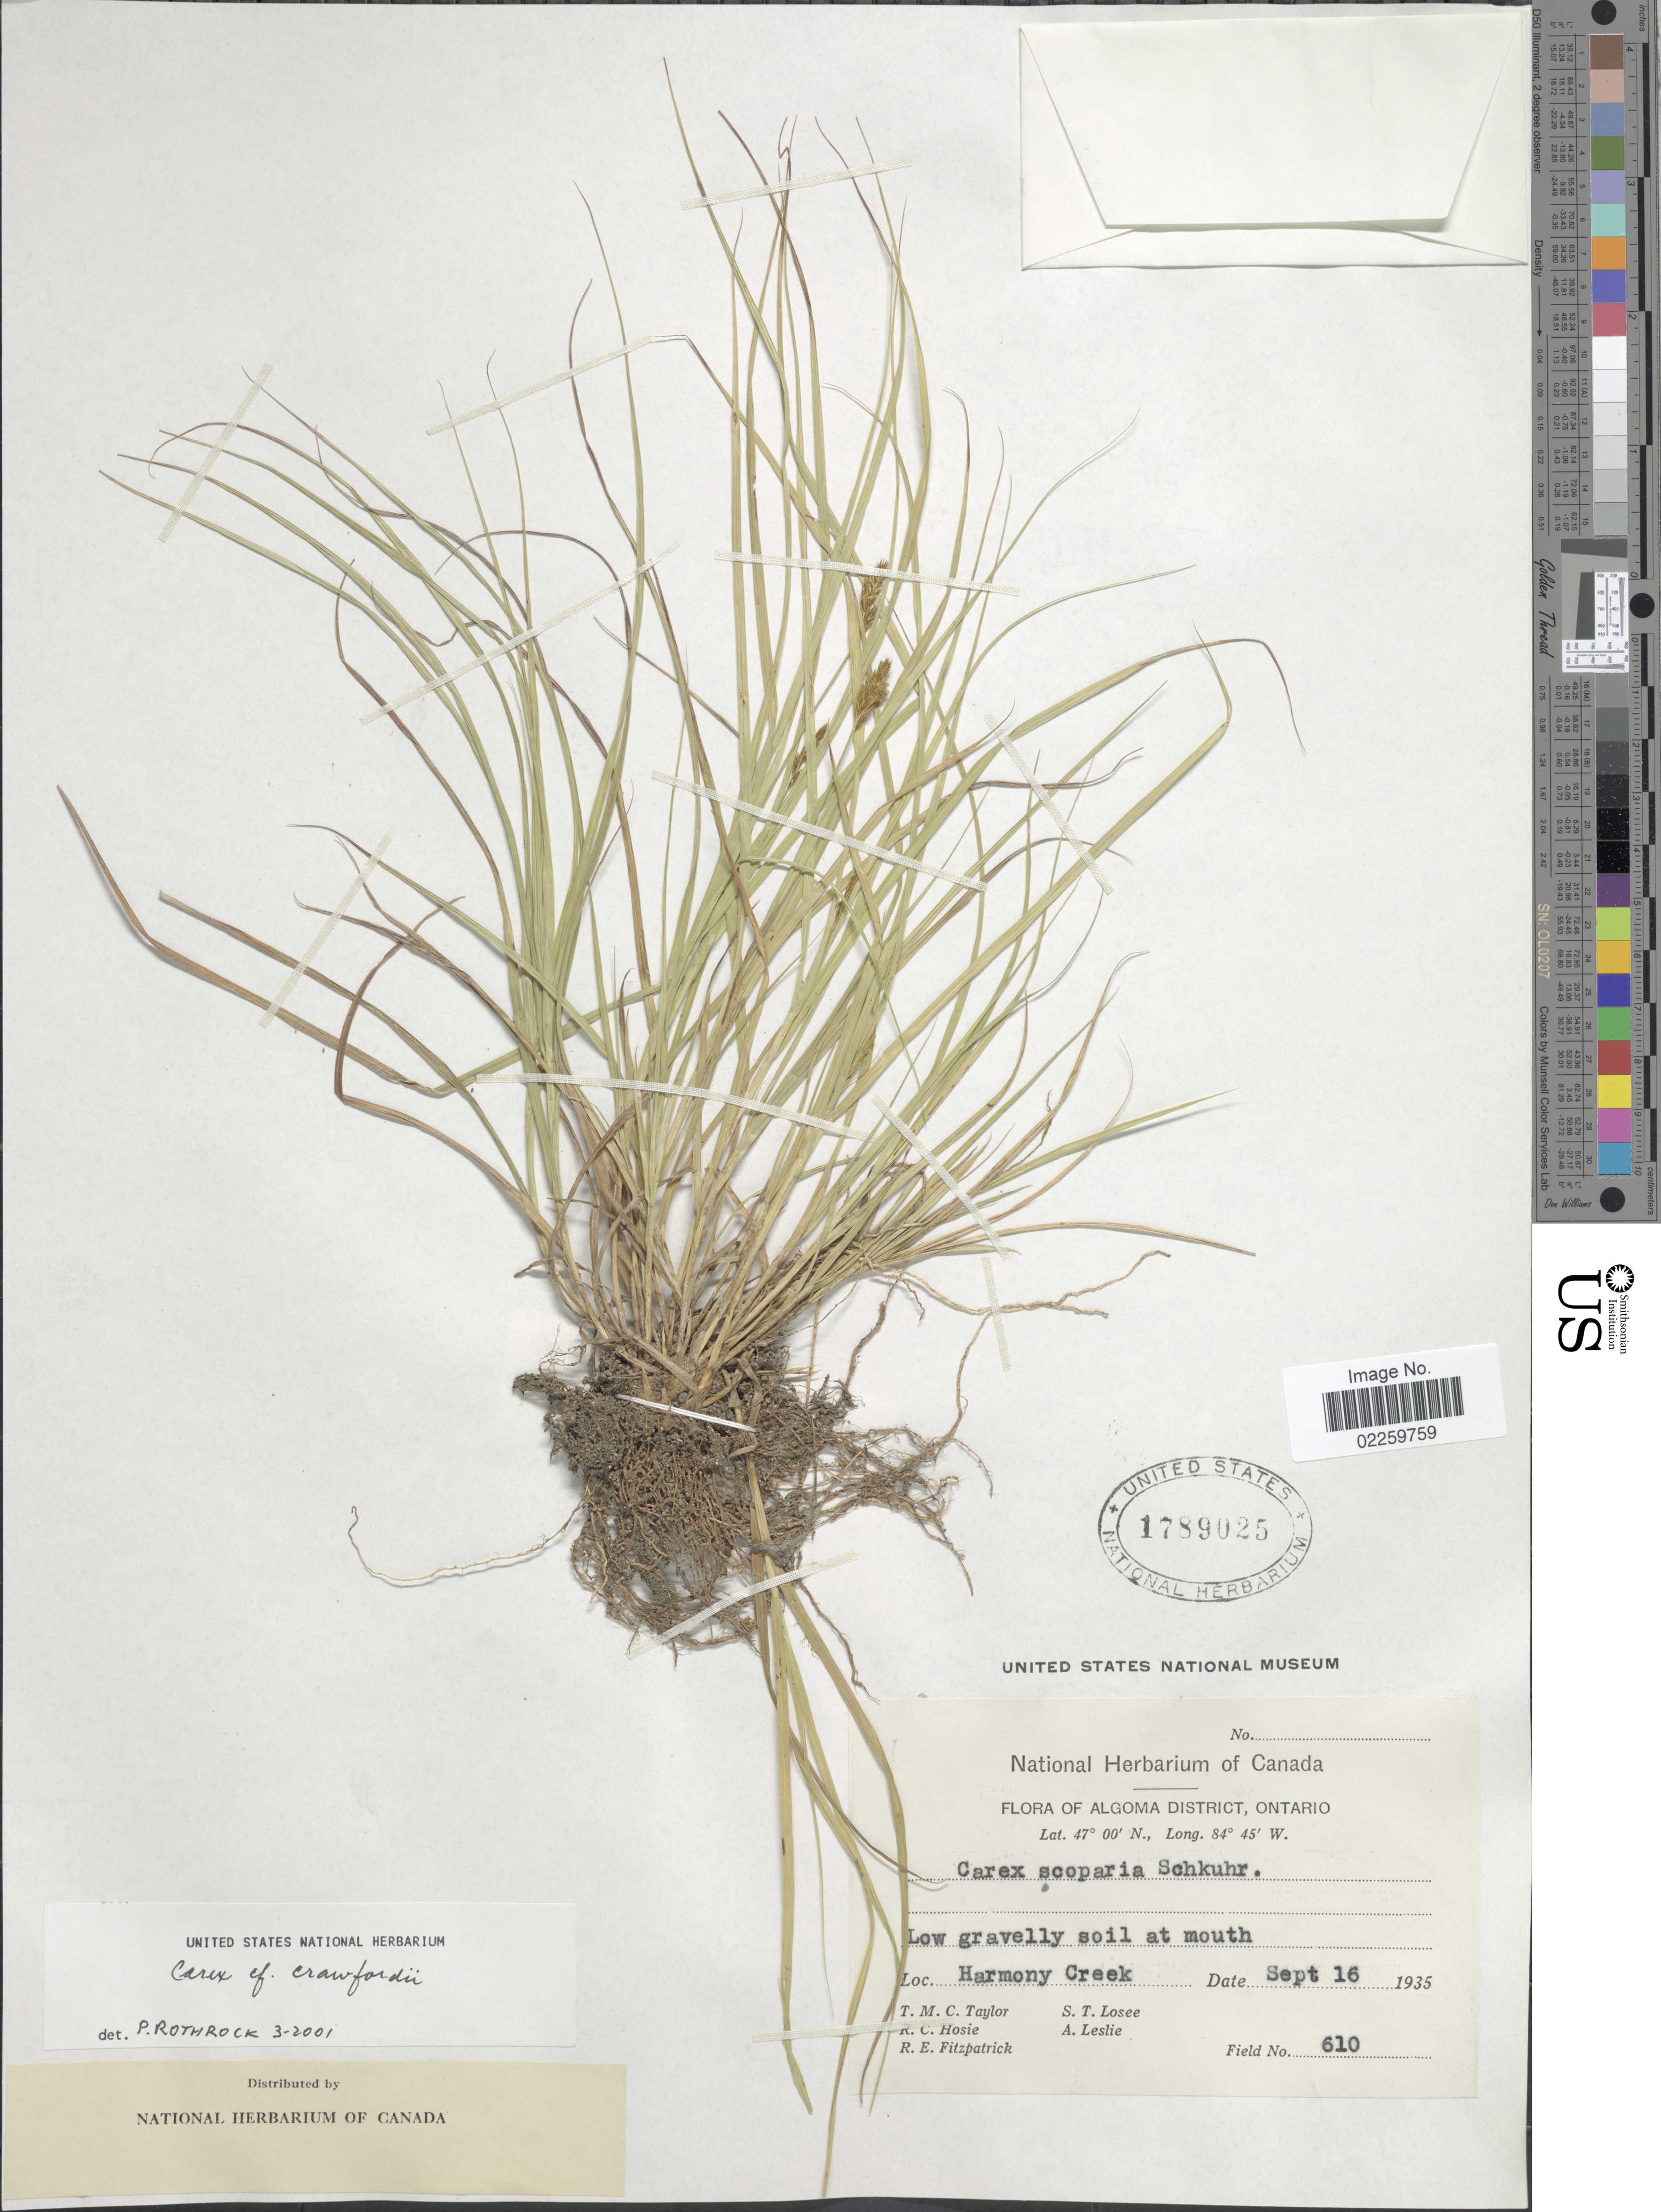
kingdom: Plantae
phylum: Tracheophyta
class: Liliopsida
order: Poales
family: Cyperaceae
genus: Carex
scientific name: Carex crawfordii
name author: Fernald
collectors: T. M. C. Taylor, S. Losee, R. Hosie, A. Leslie & R. Fitzpatrick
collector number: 610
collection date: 1935-09-16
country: Canada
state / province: Ontario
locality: Algoma District, Harmony Creek, low gravelly soil at mouth.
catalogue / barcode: US 1789025